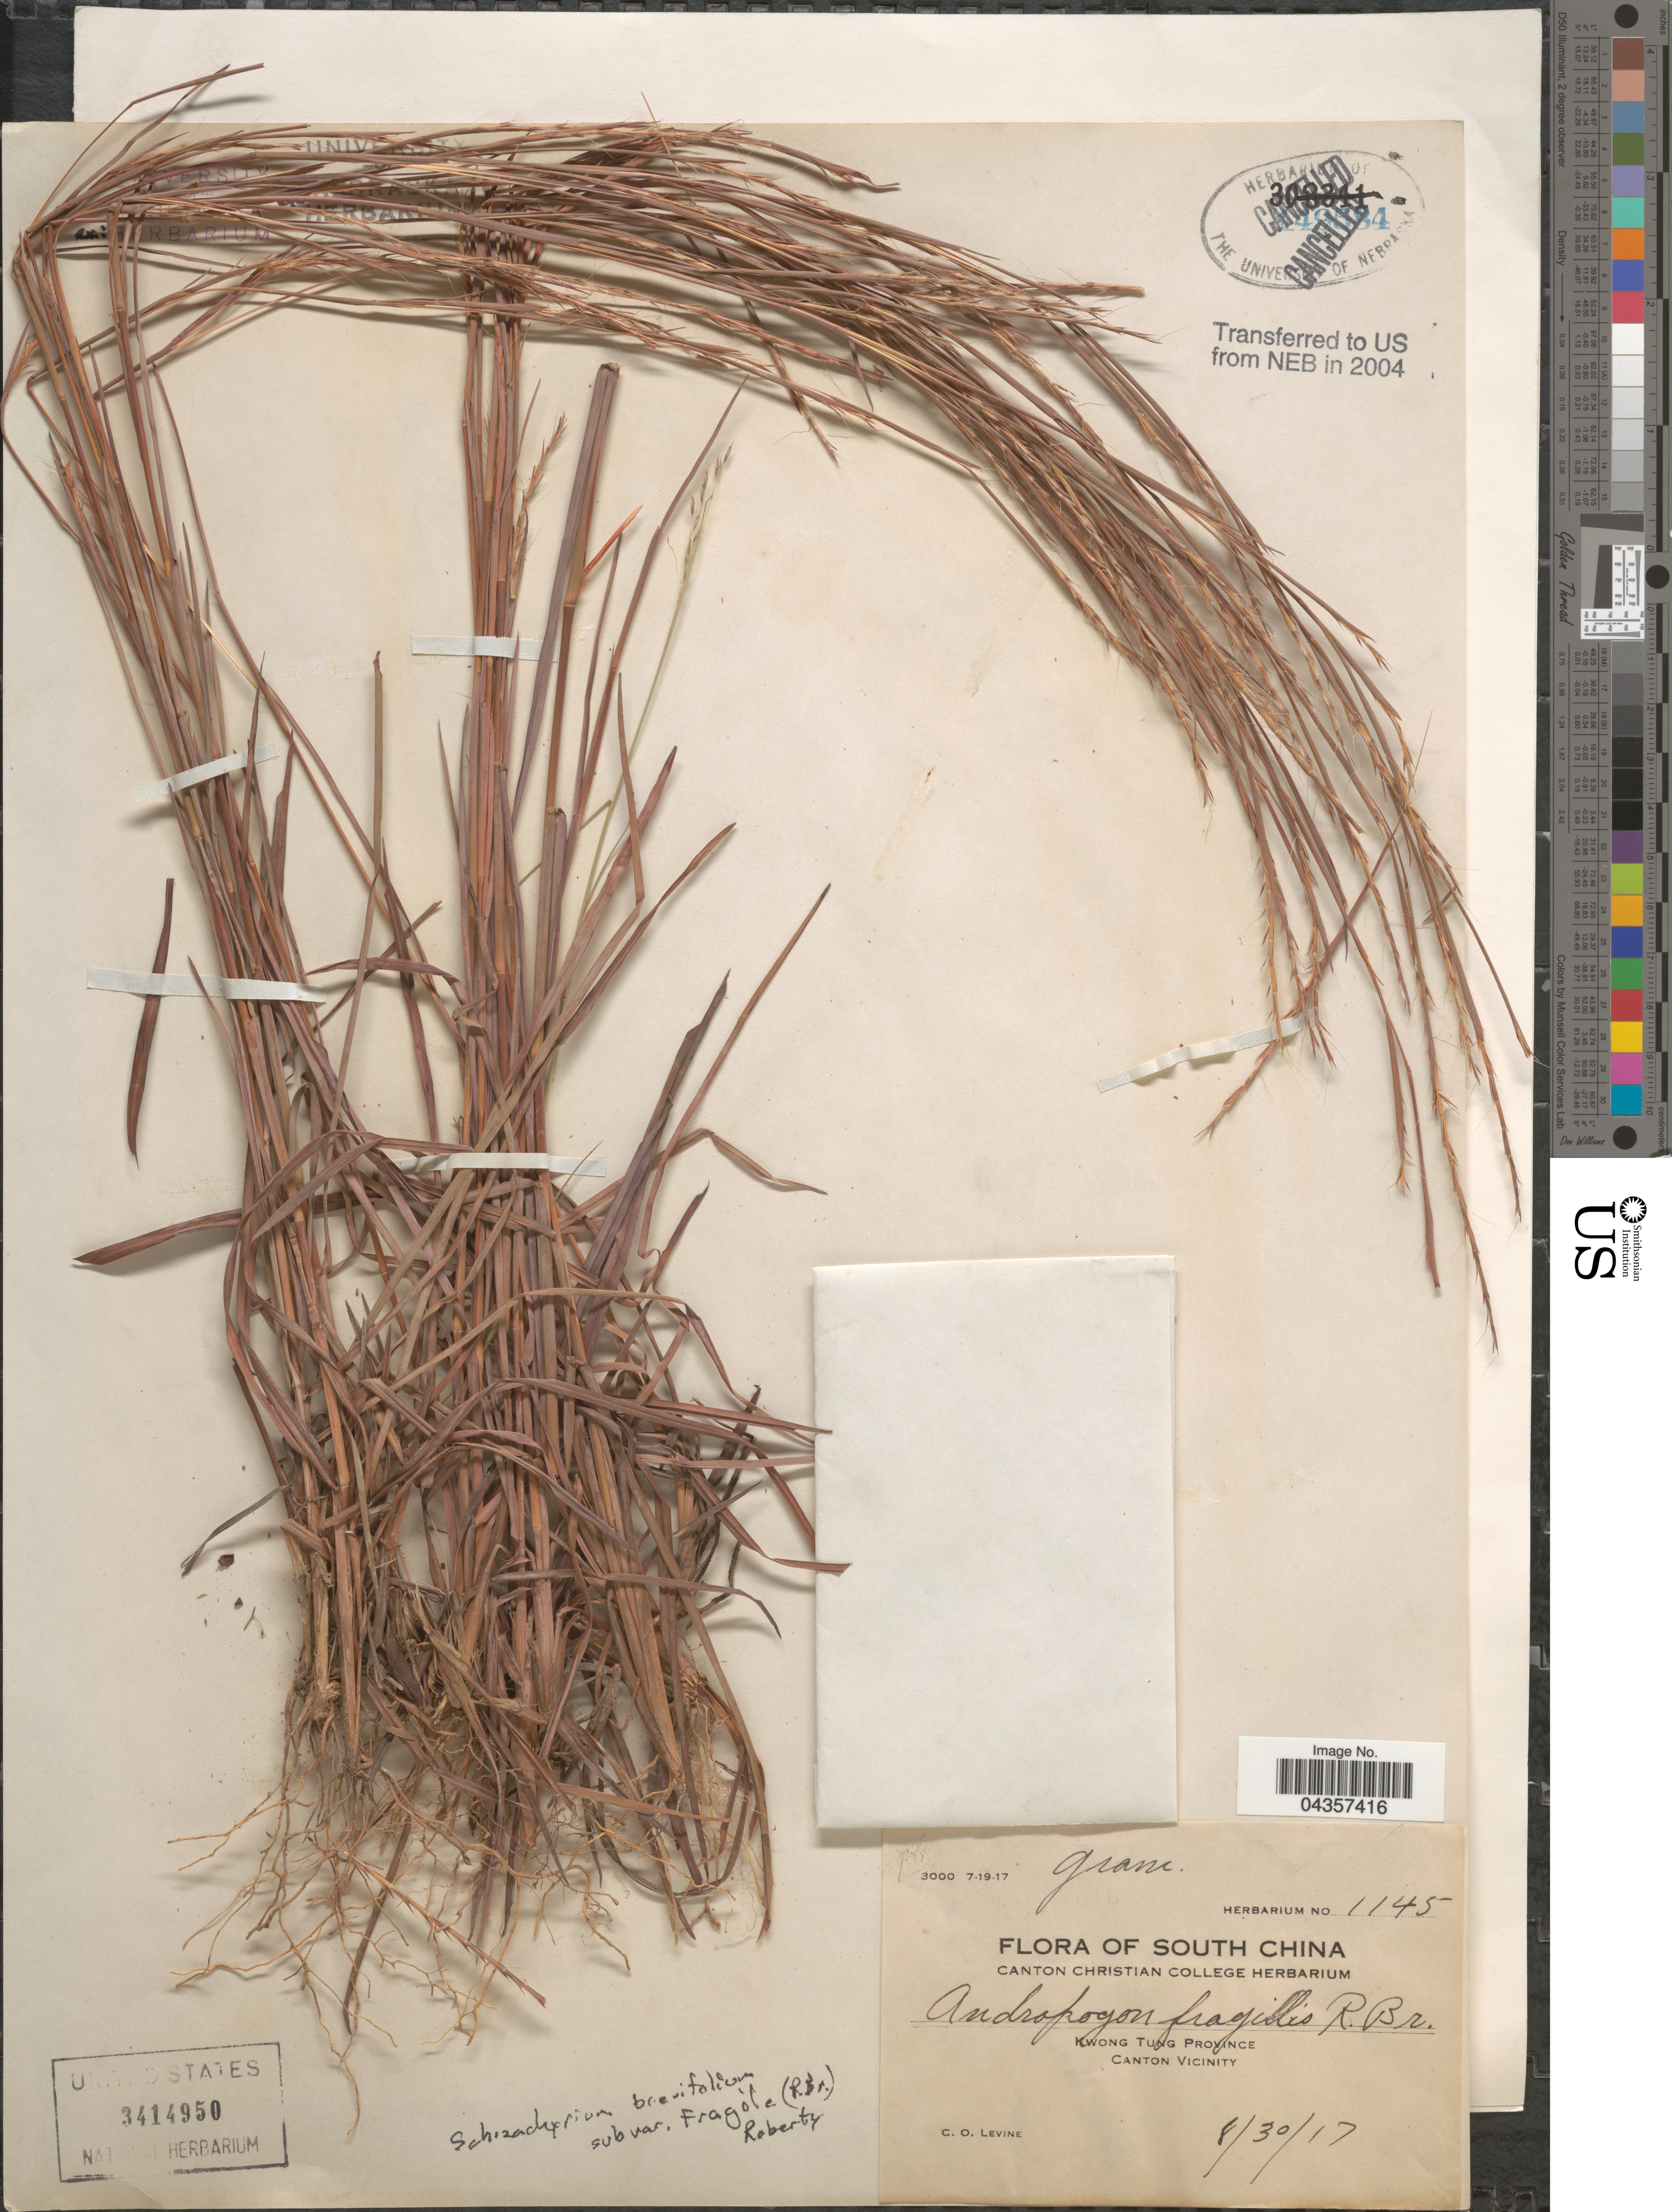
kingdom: Plantae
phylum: Tracheophyta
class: Liliopsida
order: Poales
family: Poaceae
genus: Schizachyrium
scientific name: Schizachyrium fragile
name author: (R. Br.) A. Camus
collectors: C. O. Levine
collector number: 1145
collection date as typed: Transcribed d/m/y: 30/8/17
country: China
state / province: Guangdong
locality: South China. Kwong Tung Province. Canton Vicinity.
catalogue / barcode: US 3414950